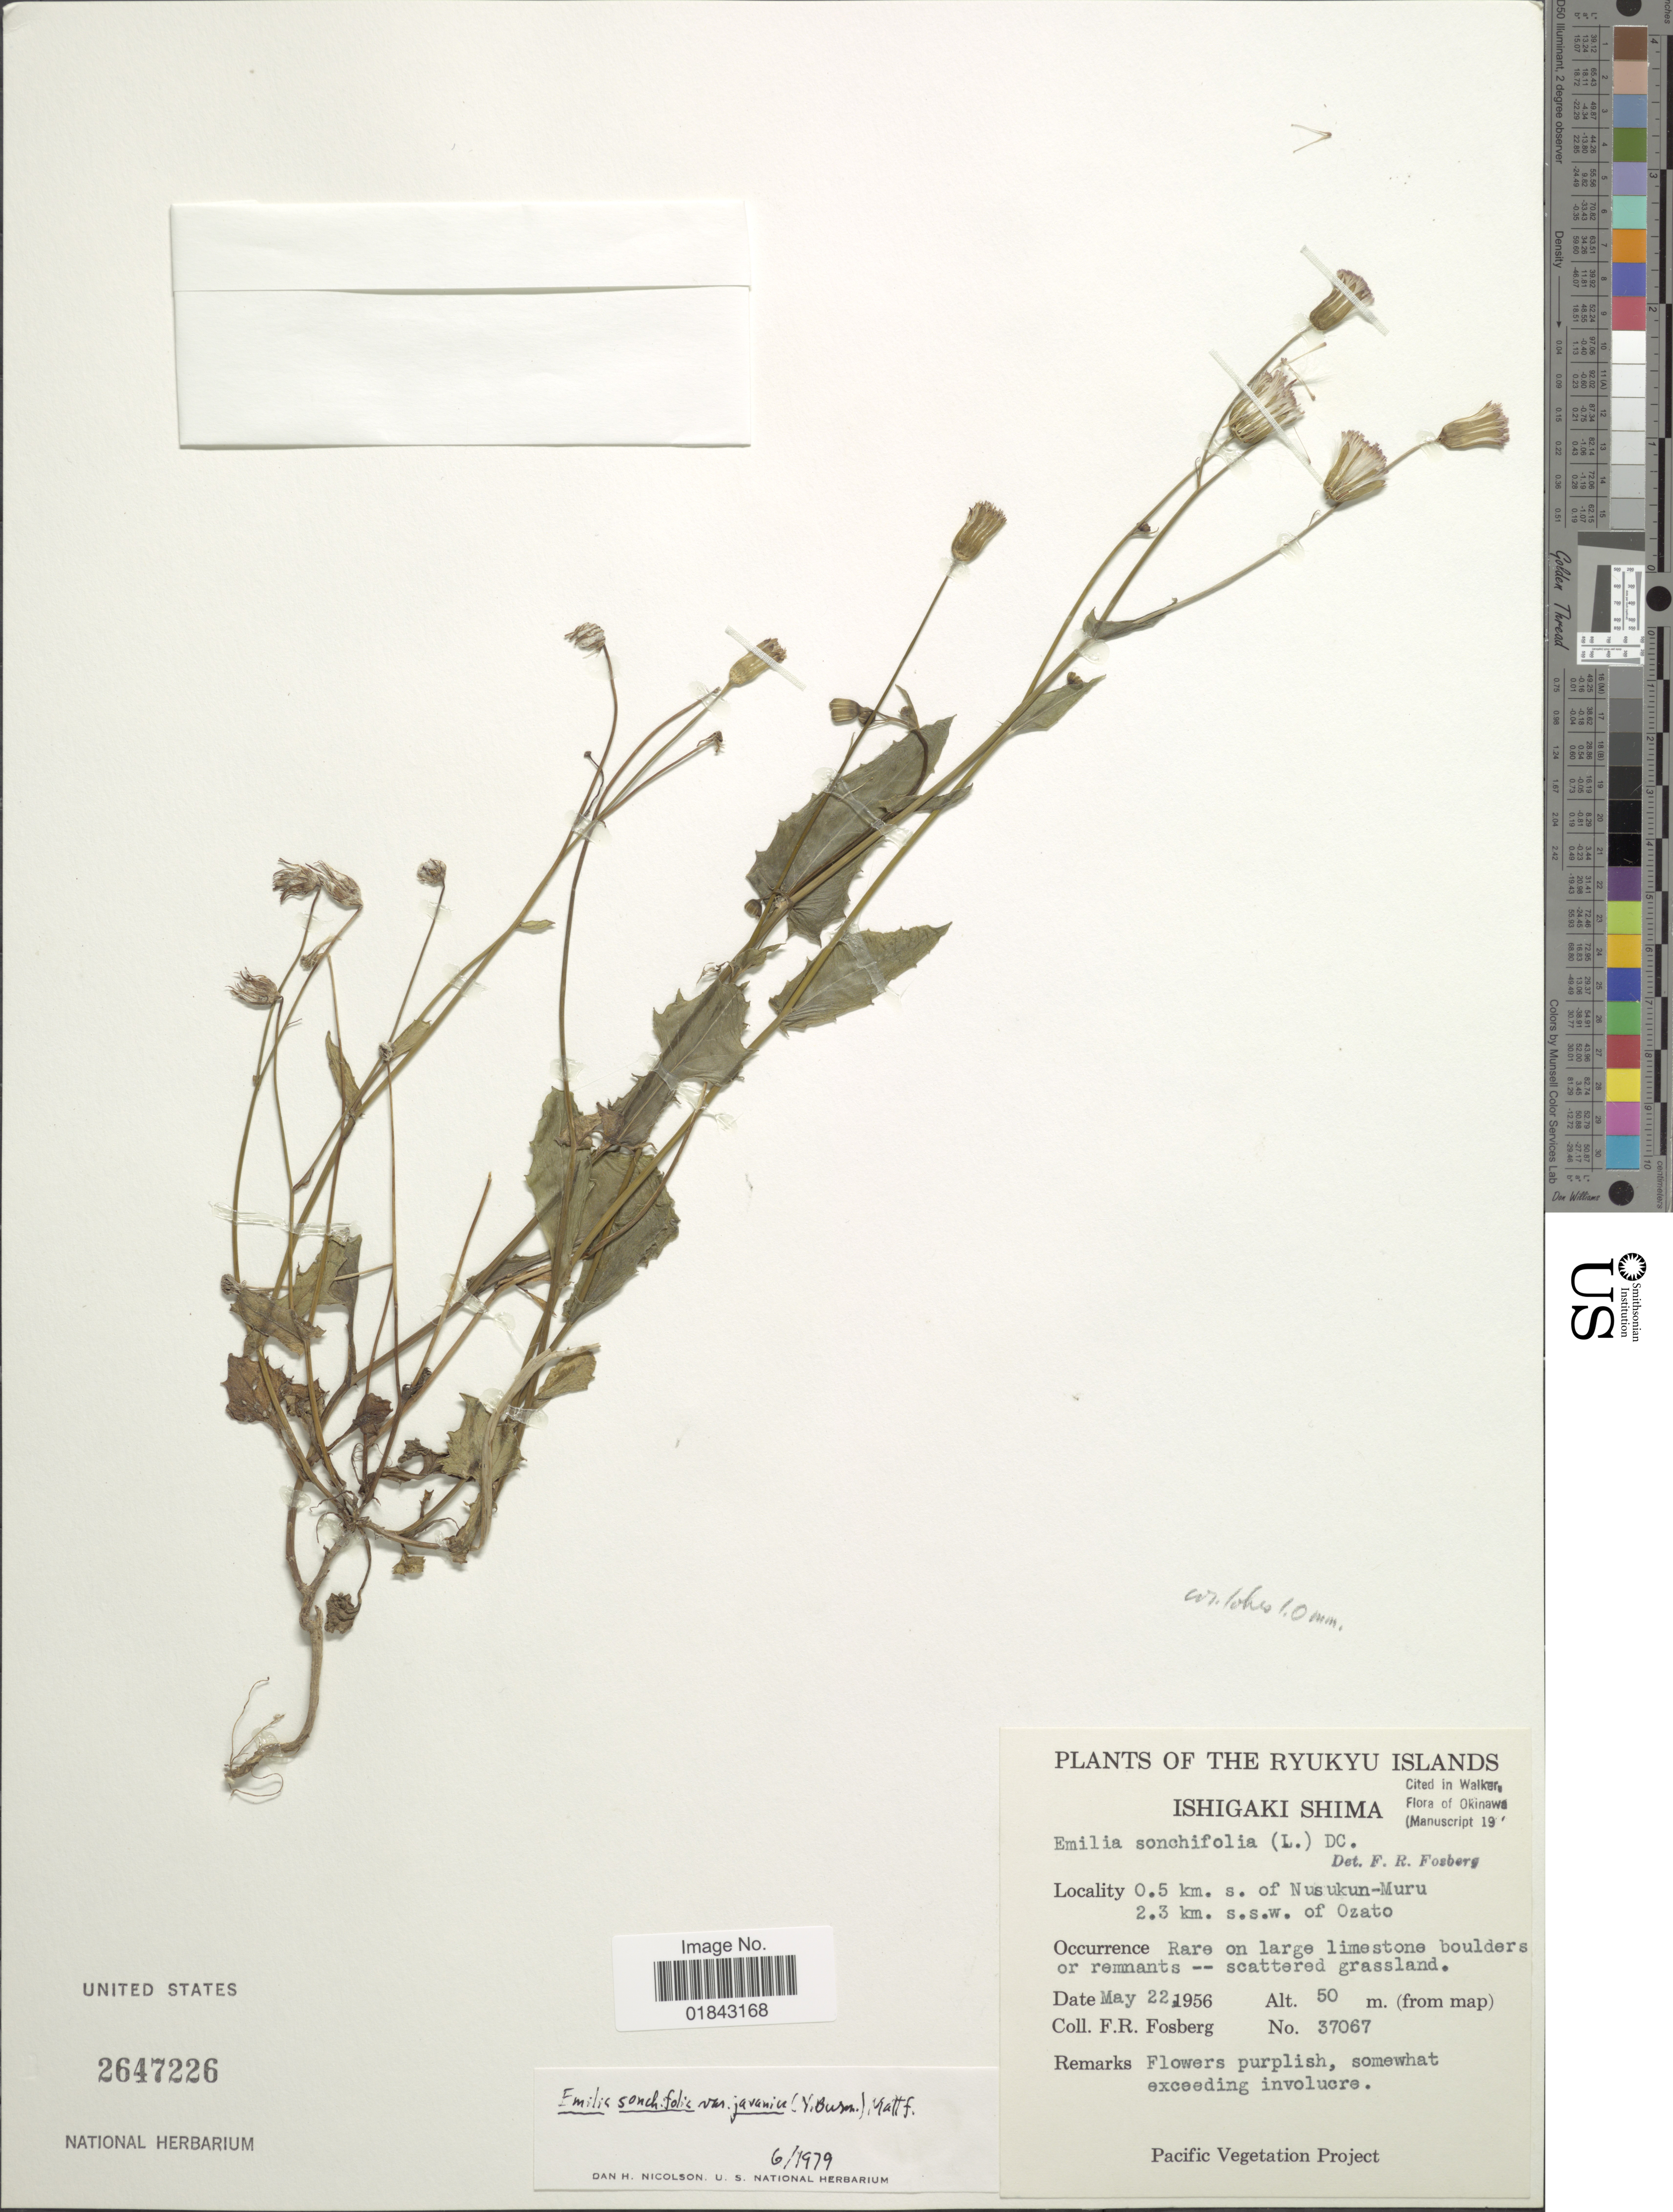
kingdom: Plantae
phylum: Tracheophyta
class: Magnoliopsida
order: Asterales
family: Asteraceae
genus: Emilia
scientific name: Emilia sonchifolia var. javanica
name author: (Burm. f.) Mattf.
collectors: F. R. Fosberg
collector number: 37067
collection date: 1956-05-22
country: Japan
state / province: Okinawa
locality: Ryukyu Islands, Ishigaki Shima, 0.5 km. s. of Nuskun-Muru, 2.3 km. s.s.w. of Ozato, rar on large limestone boulders or remnants, scattered grassland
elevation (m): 50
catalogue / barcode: US 2647226